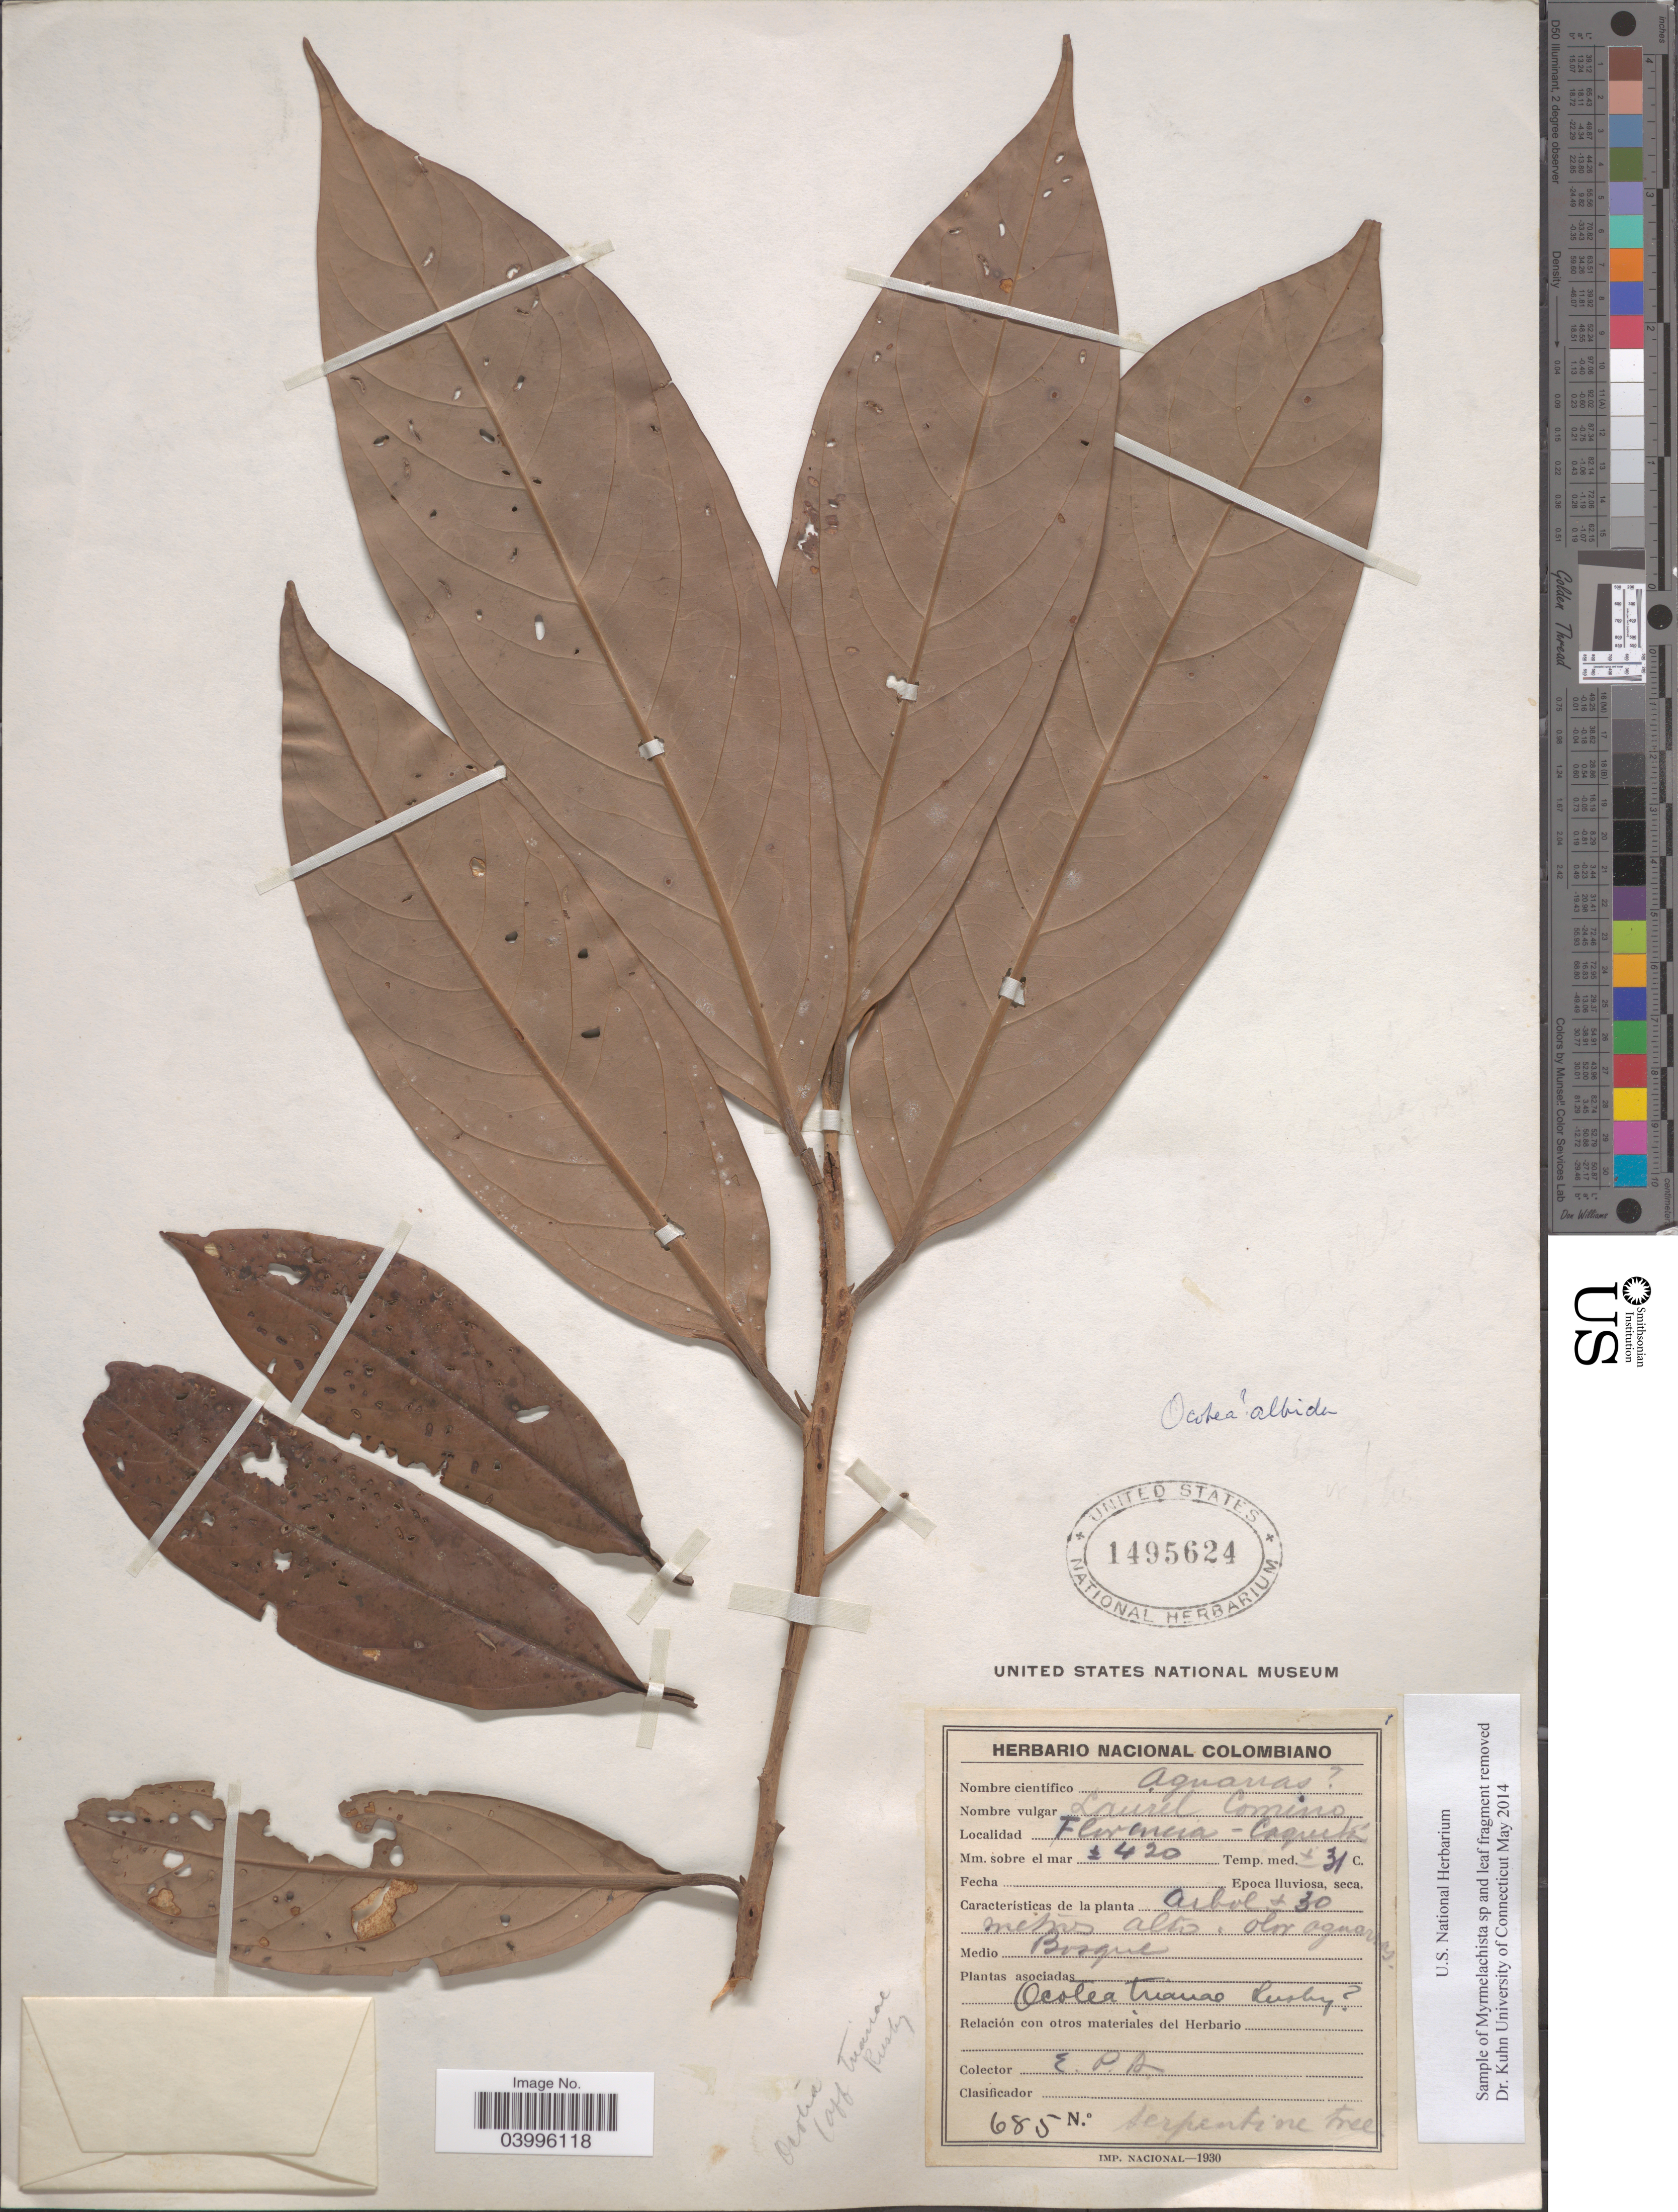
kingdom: Plantae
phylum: Tracheophyta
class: Magnoliopsida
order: Laurales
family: Lauraceae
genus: Ocotea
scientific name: Ocotea albida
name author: Mez & Rusby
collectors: E. Pérez Arbeláez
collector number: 685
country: Colombia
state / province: Caquetá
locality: Florencia.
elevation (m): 420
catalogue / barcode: US 1495624